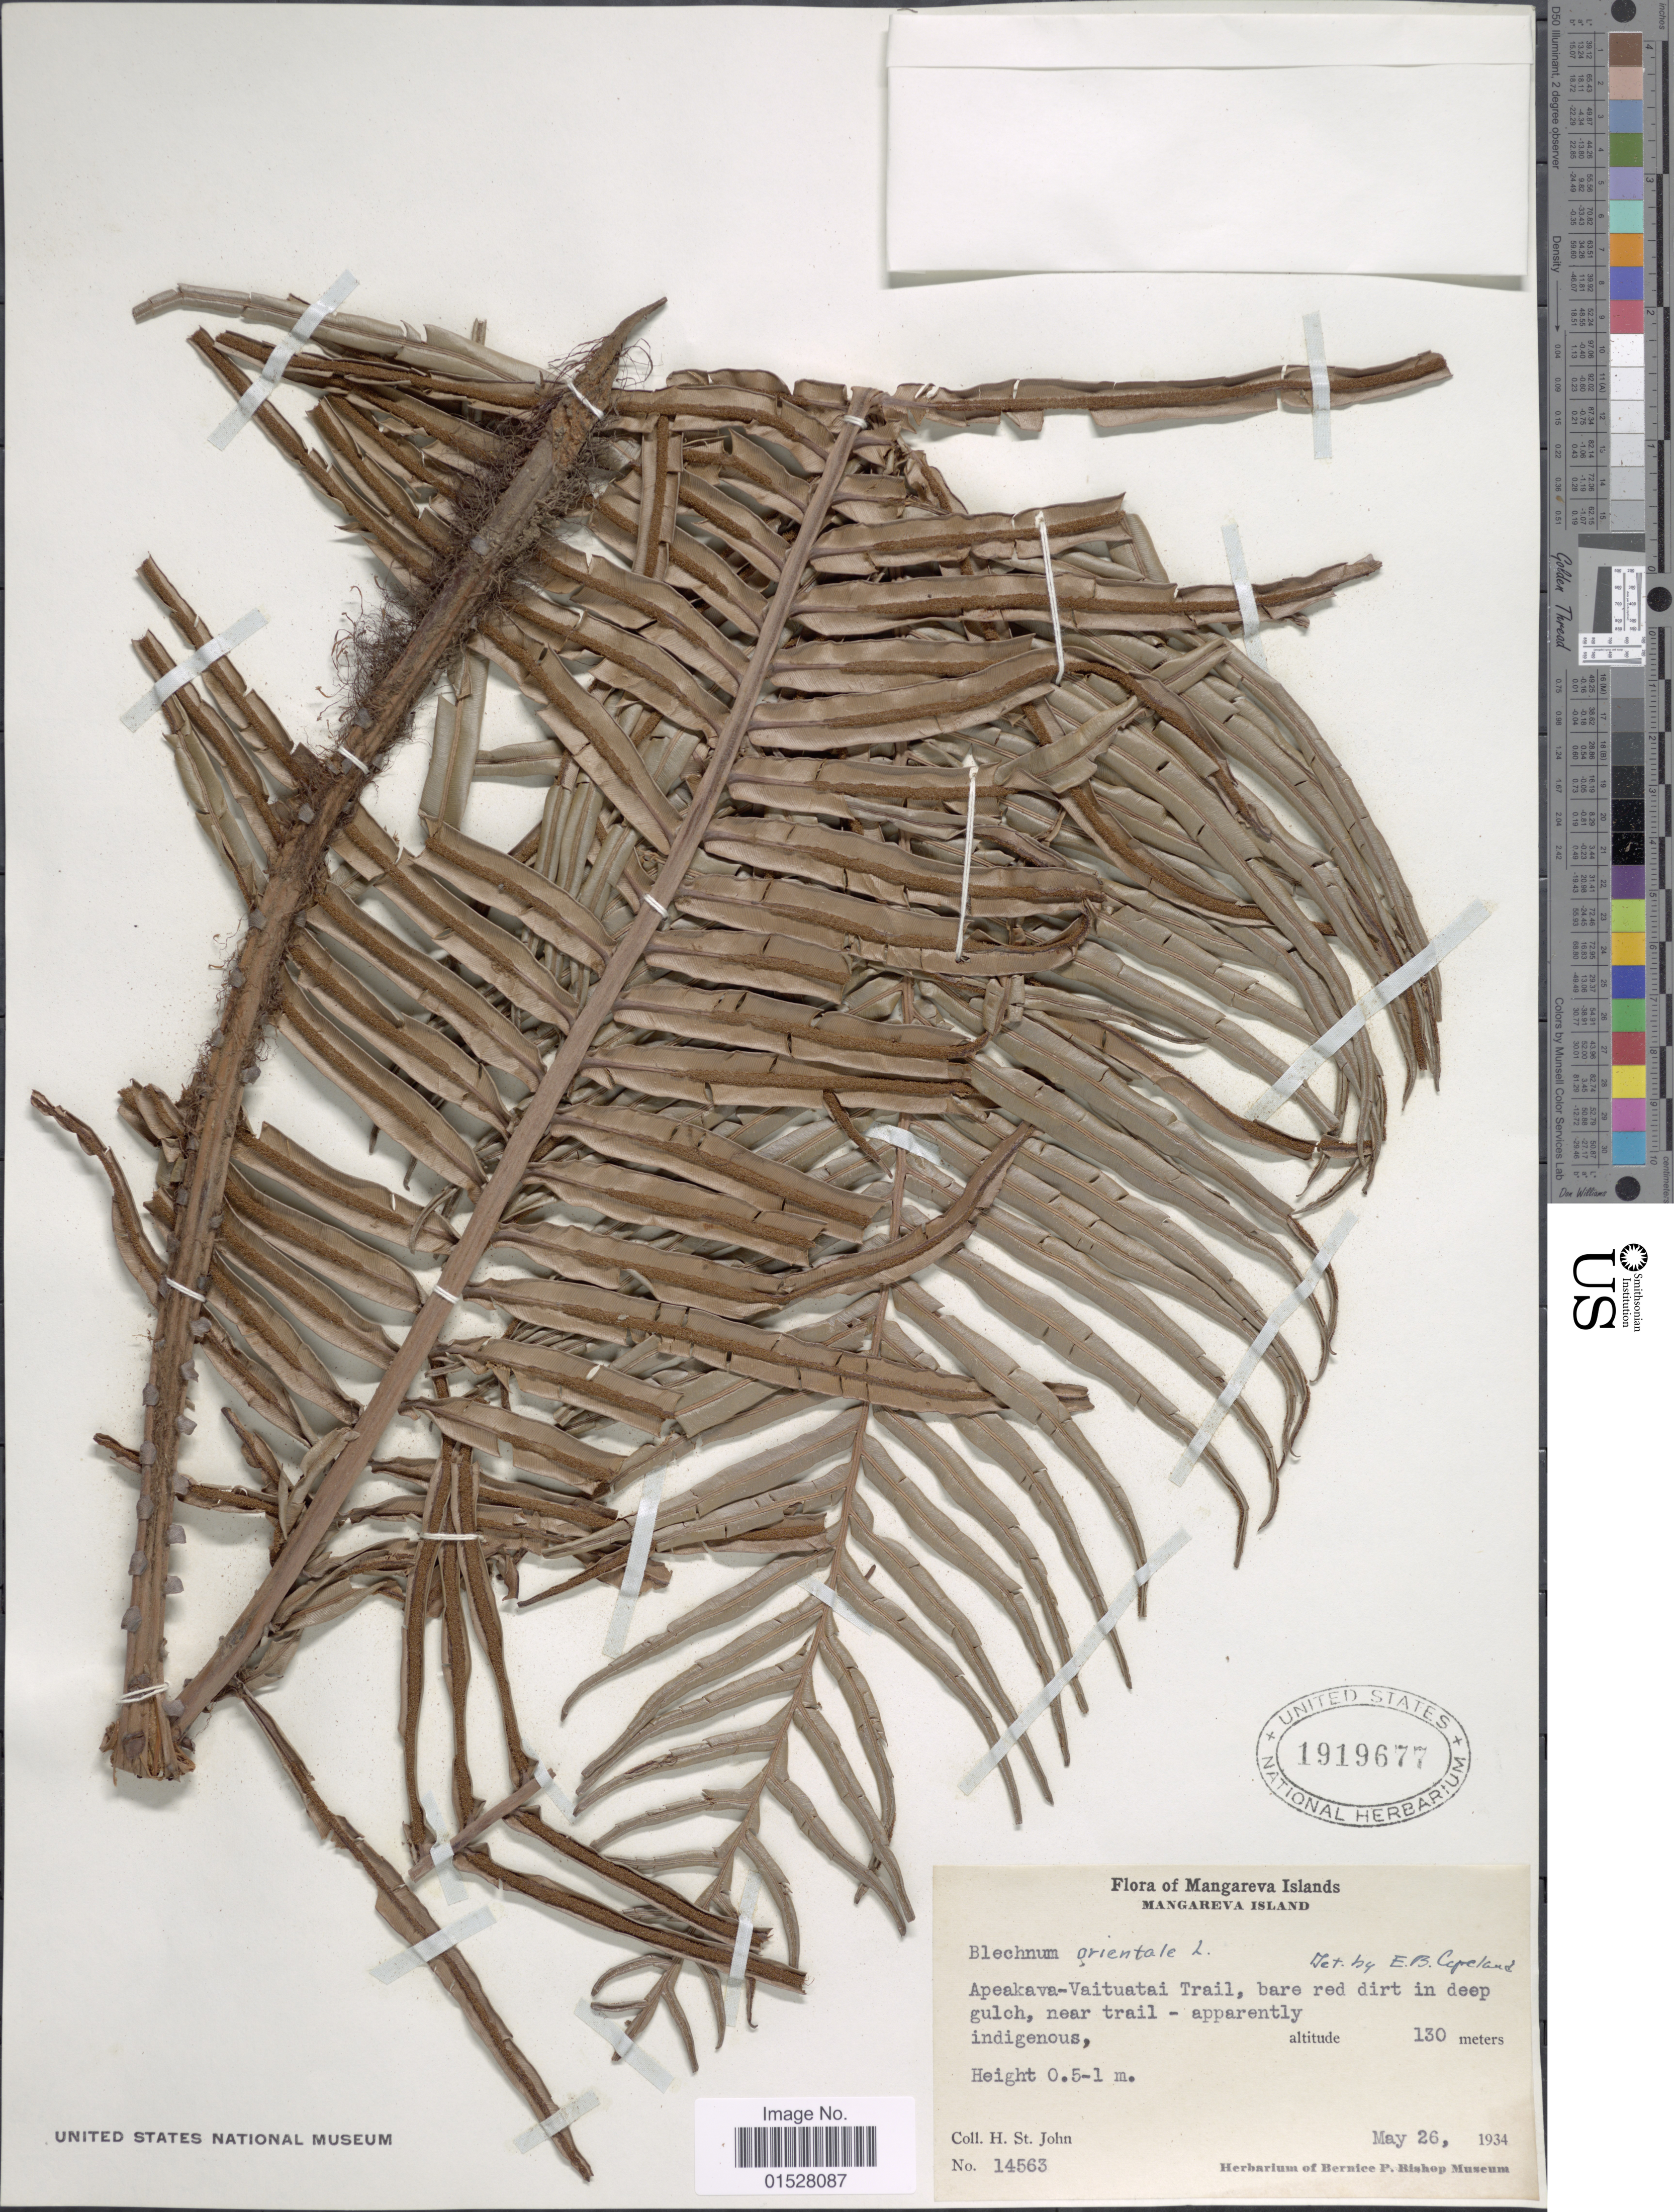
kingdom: Plantae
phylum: Tracheophyta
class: Polypodiopsida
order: Polypodiales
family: Blechnaceae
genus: Blechnum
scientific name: Blechnum orientale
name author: L.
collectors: H. St. John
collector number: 14563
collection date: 1934-05-26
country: French Polynesia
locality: Mangareva Islands, Apeakava-Vaituatai Trail, bare red dirt in deep gulch, near trail - apparently indigenous.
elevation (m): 130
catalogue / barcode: US 1919677